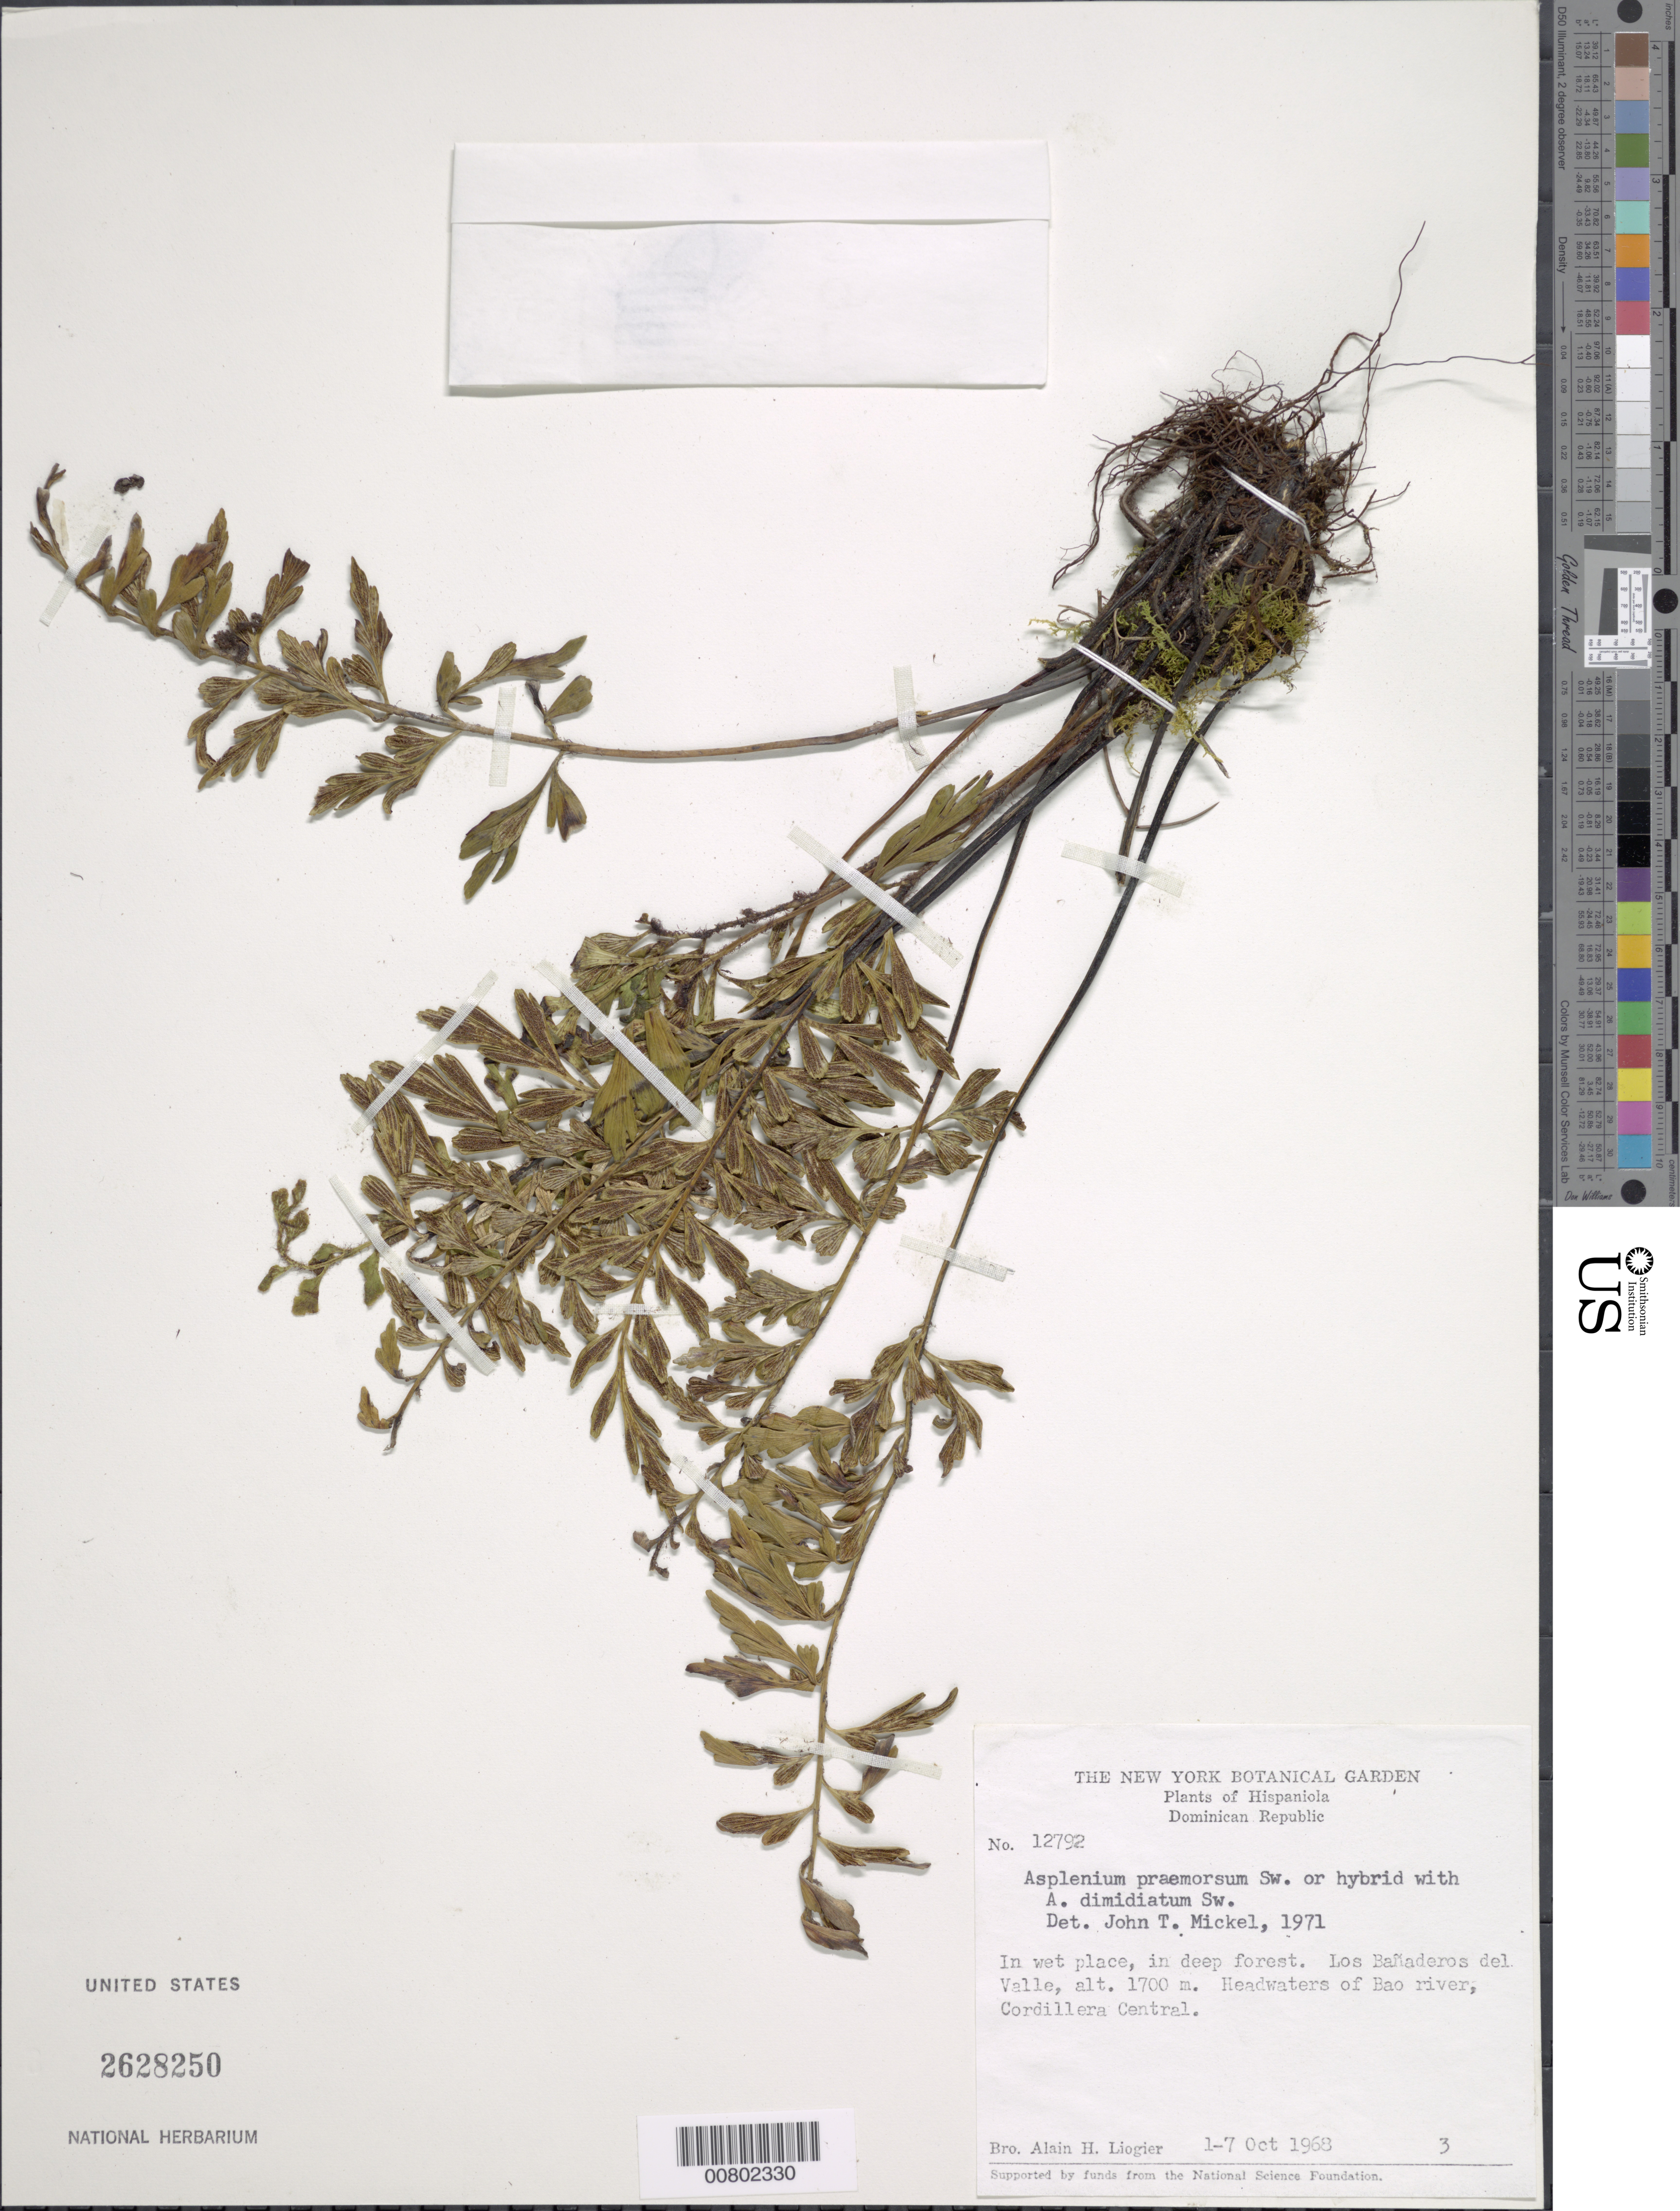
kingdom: Plantae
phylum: Tracheophyta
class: Polypodiopsida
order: Polypodiales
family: Aspleniaceae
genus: Asplenium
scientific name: Asplenium praemorsum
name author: Sw.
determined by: Mickel, J. T., (NY), New York Botanical Garden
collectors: A. H. Liogier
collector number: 12792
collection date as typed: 01 Oct 1968 to 07 Oct 1968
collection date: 1968-10-01/1968-10-07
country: Dominican Republic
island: Hispaniola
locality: Los Bañaderos del Valle, headwaters of Bao River, Cordillera Central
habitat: Wet place in deep forest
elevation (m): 1700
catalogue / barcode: US 2628250